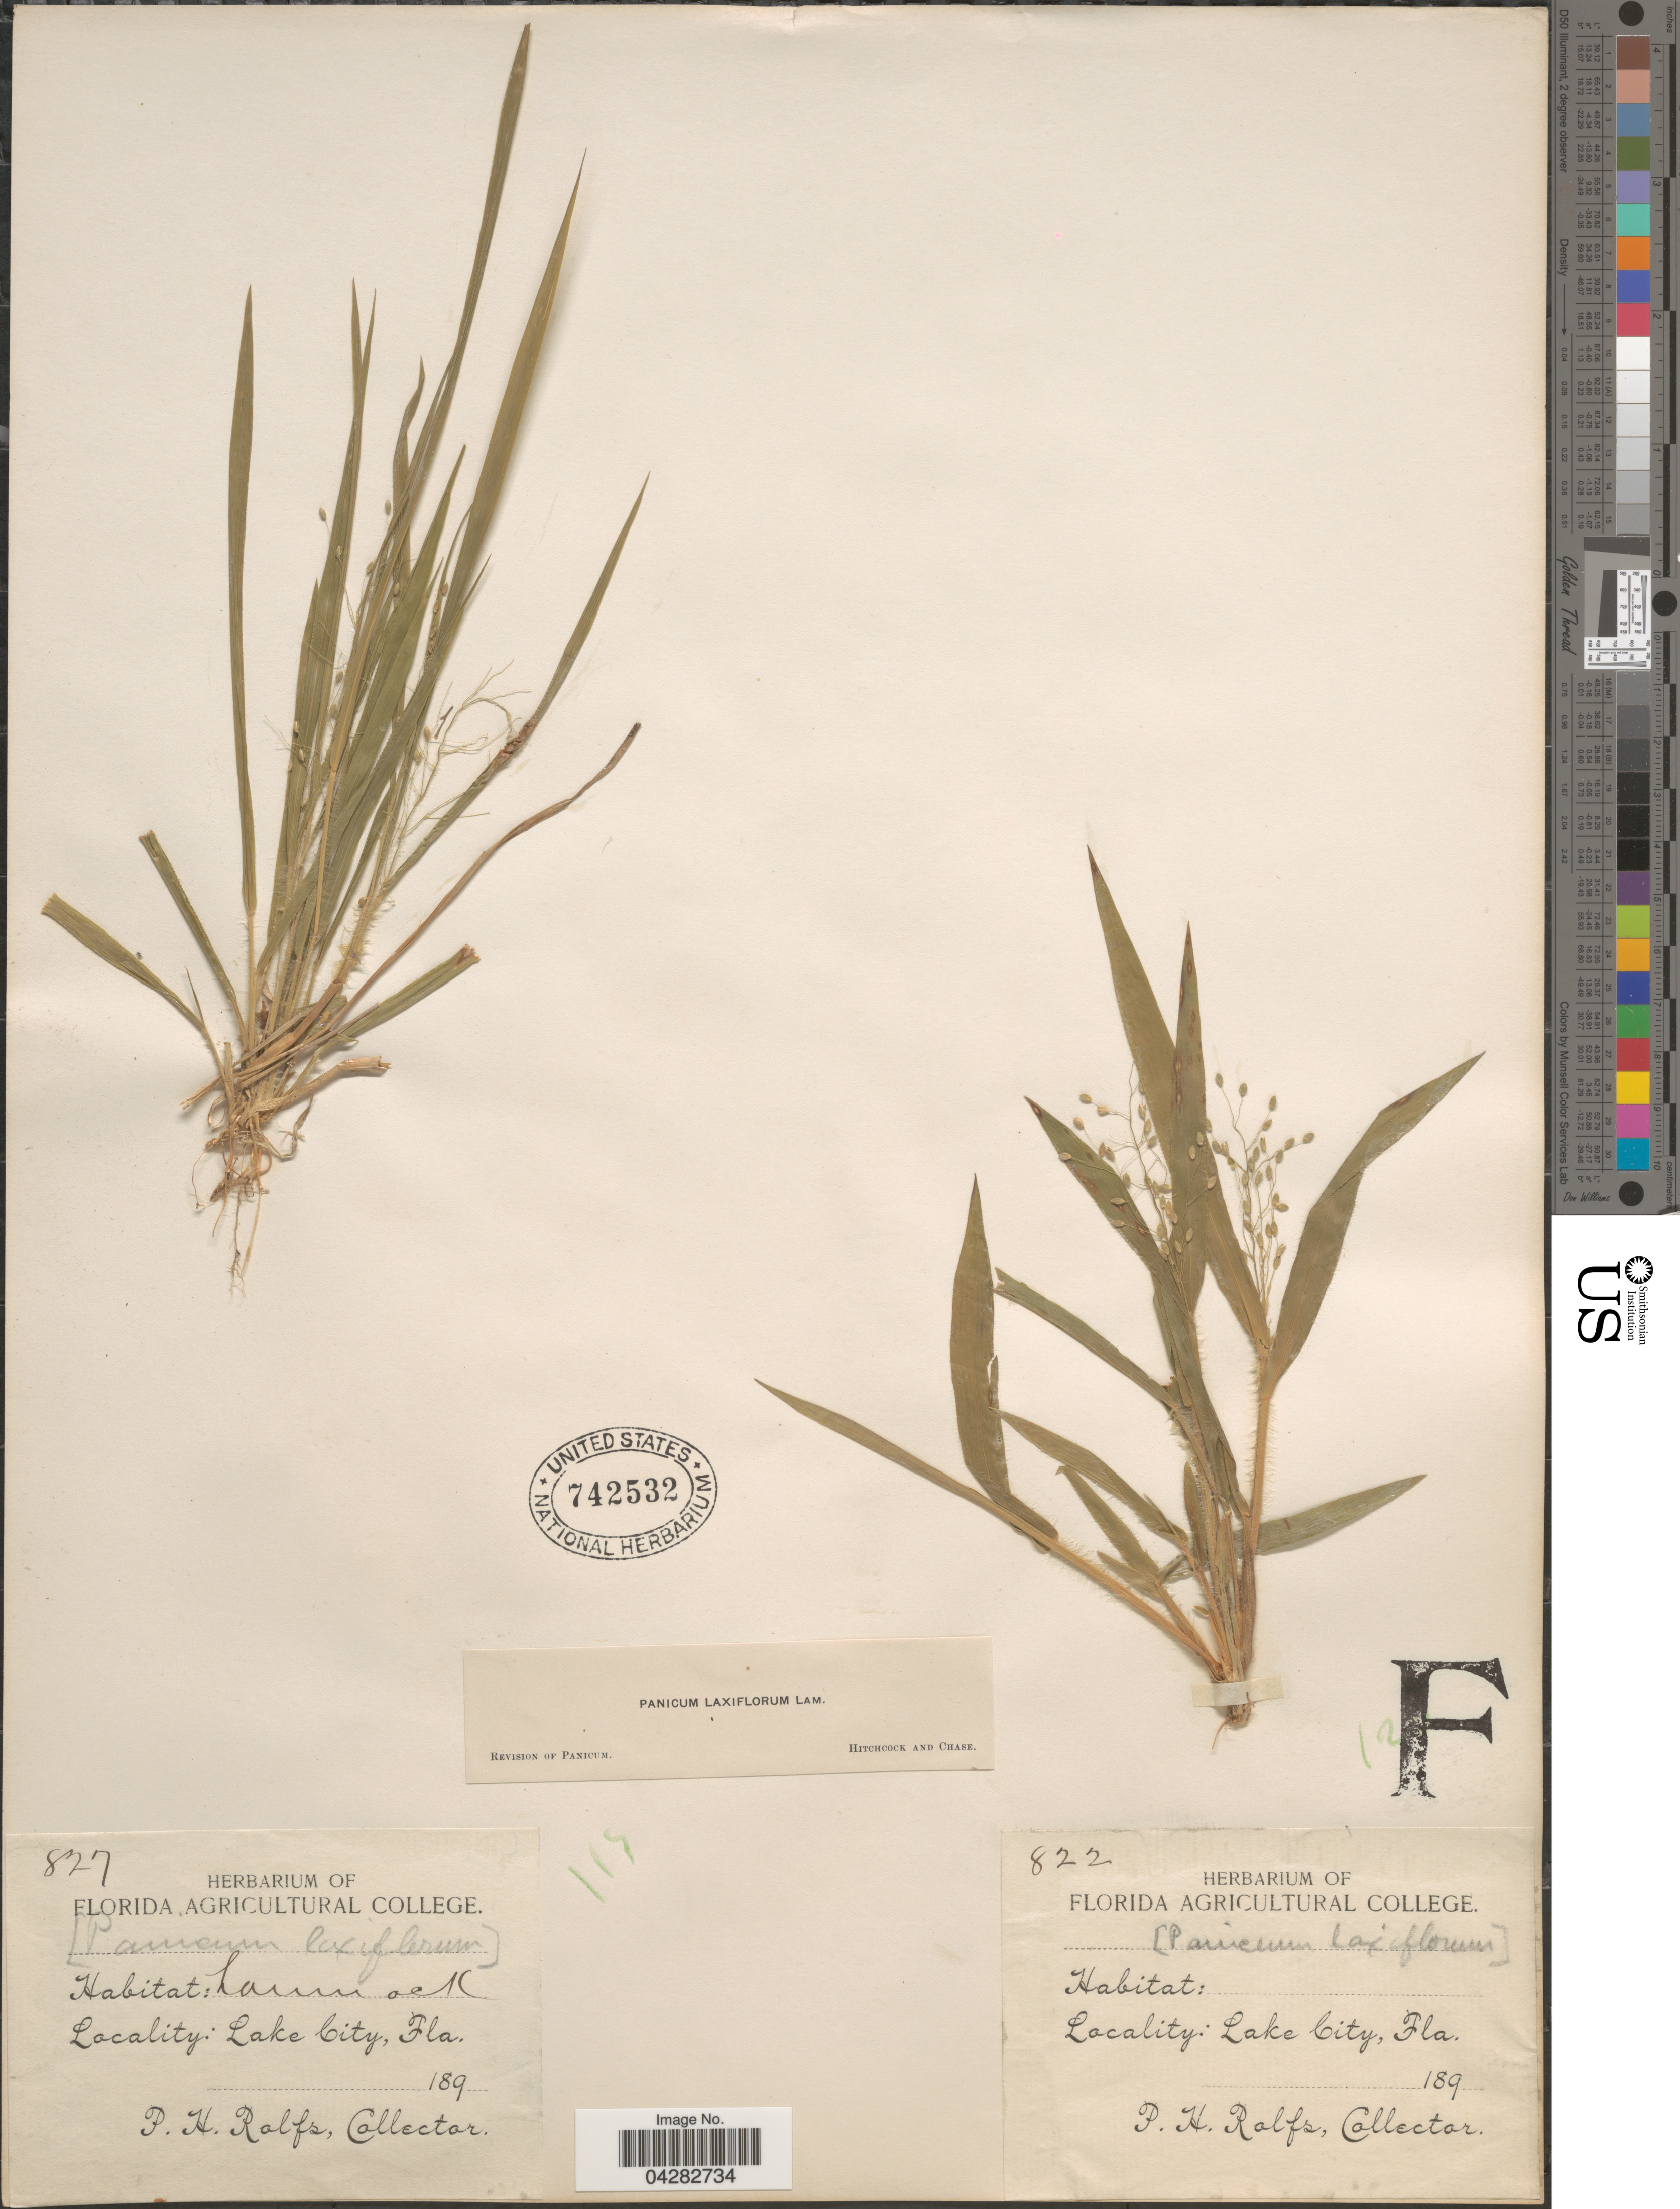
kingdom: Plantae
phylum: Tracheophyta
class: Liliopsida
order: Poales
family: Poaceae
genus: Dichanthelium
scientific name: Dichanthelium laxiflorum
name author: (Lam.) Gould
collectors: P. H. Rolfs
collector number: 822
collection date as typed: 189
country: United States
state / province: Florida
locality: Lake City.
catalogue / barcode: US 742532-2